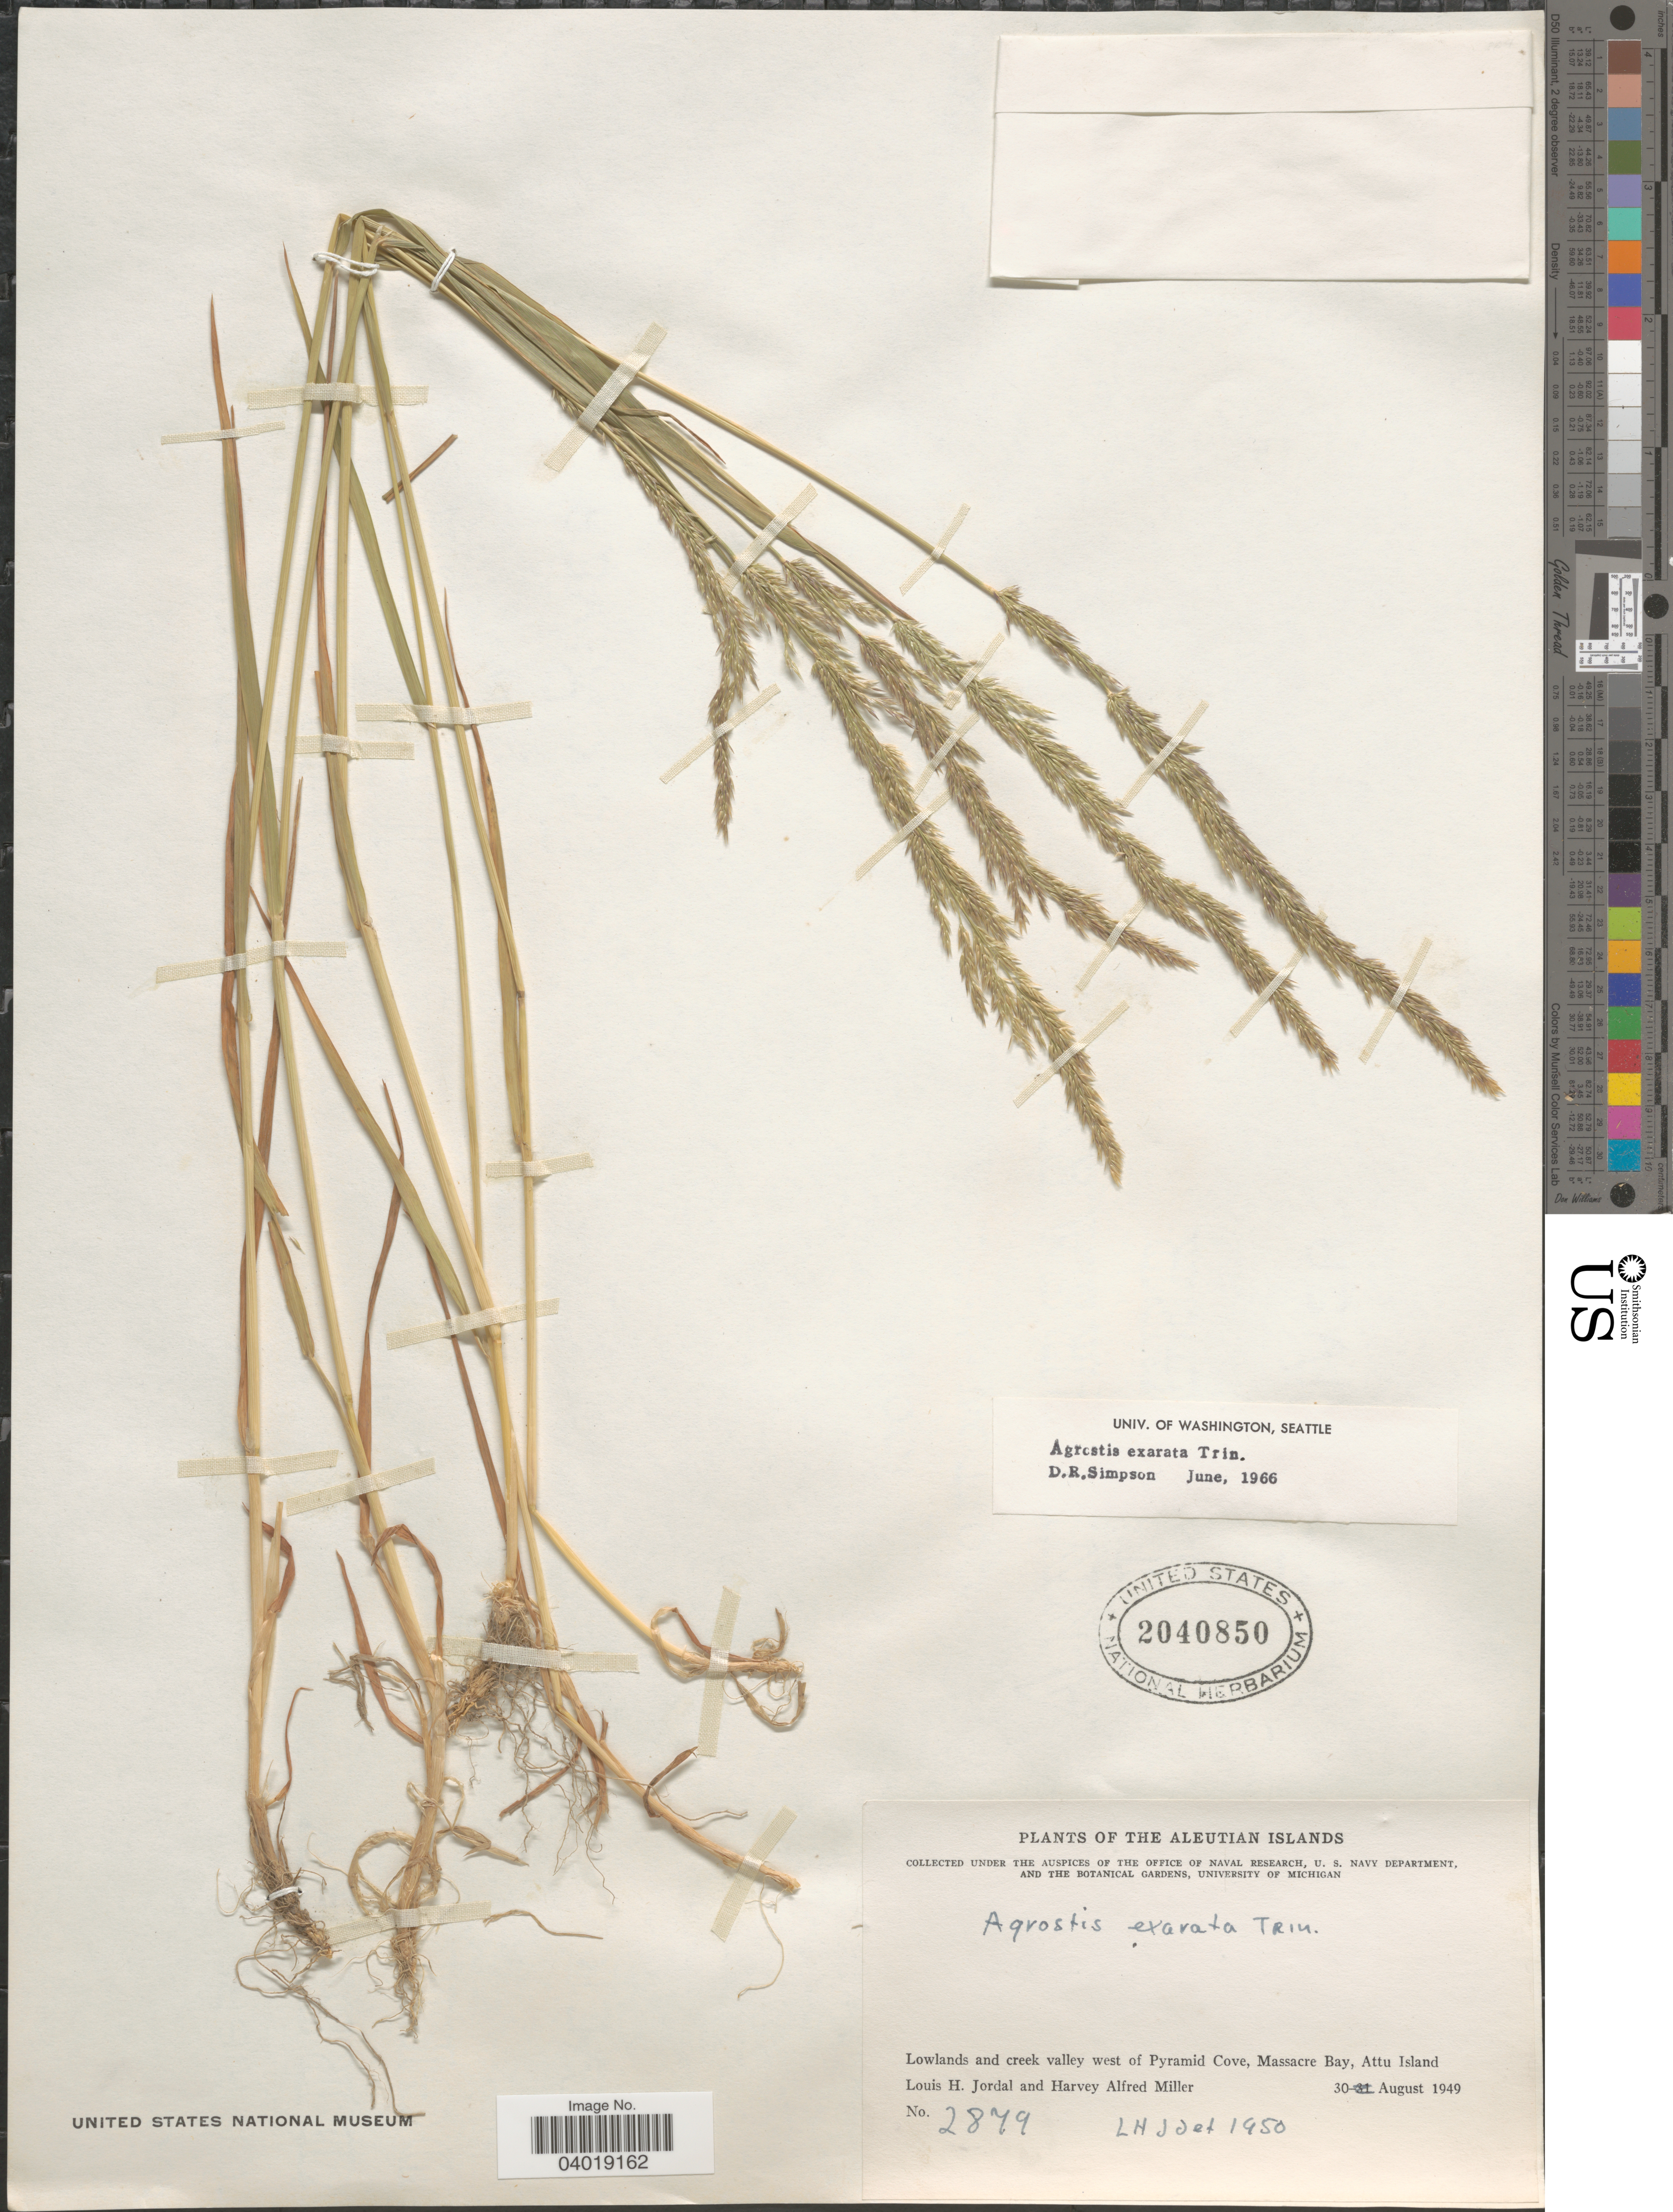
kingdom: Plantae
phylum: Tracheophyta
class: Liliopsida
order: Poales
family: Poaceae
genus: Agrostis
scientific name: Agrostis exarata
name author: Trin.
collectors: L. Jordal & H. A. Miller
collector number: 2879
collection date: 1949-08-30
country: United States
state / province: Alaska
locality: The Aleutian Islands. Lowlands and creek valley west of Pyramid Cove, Massacre Bay, Attu Island.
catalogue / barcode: US 2040850